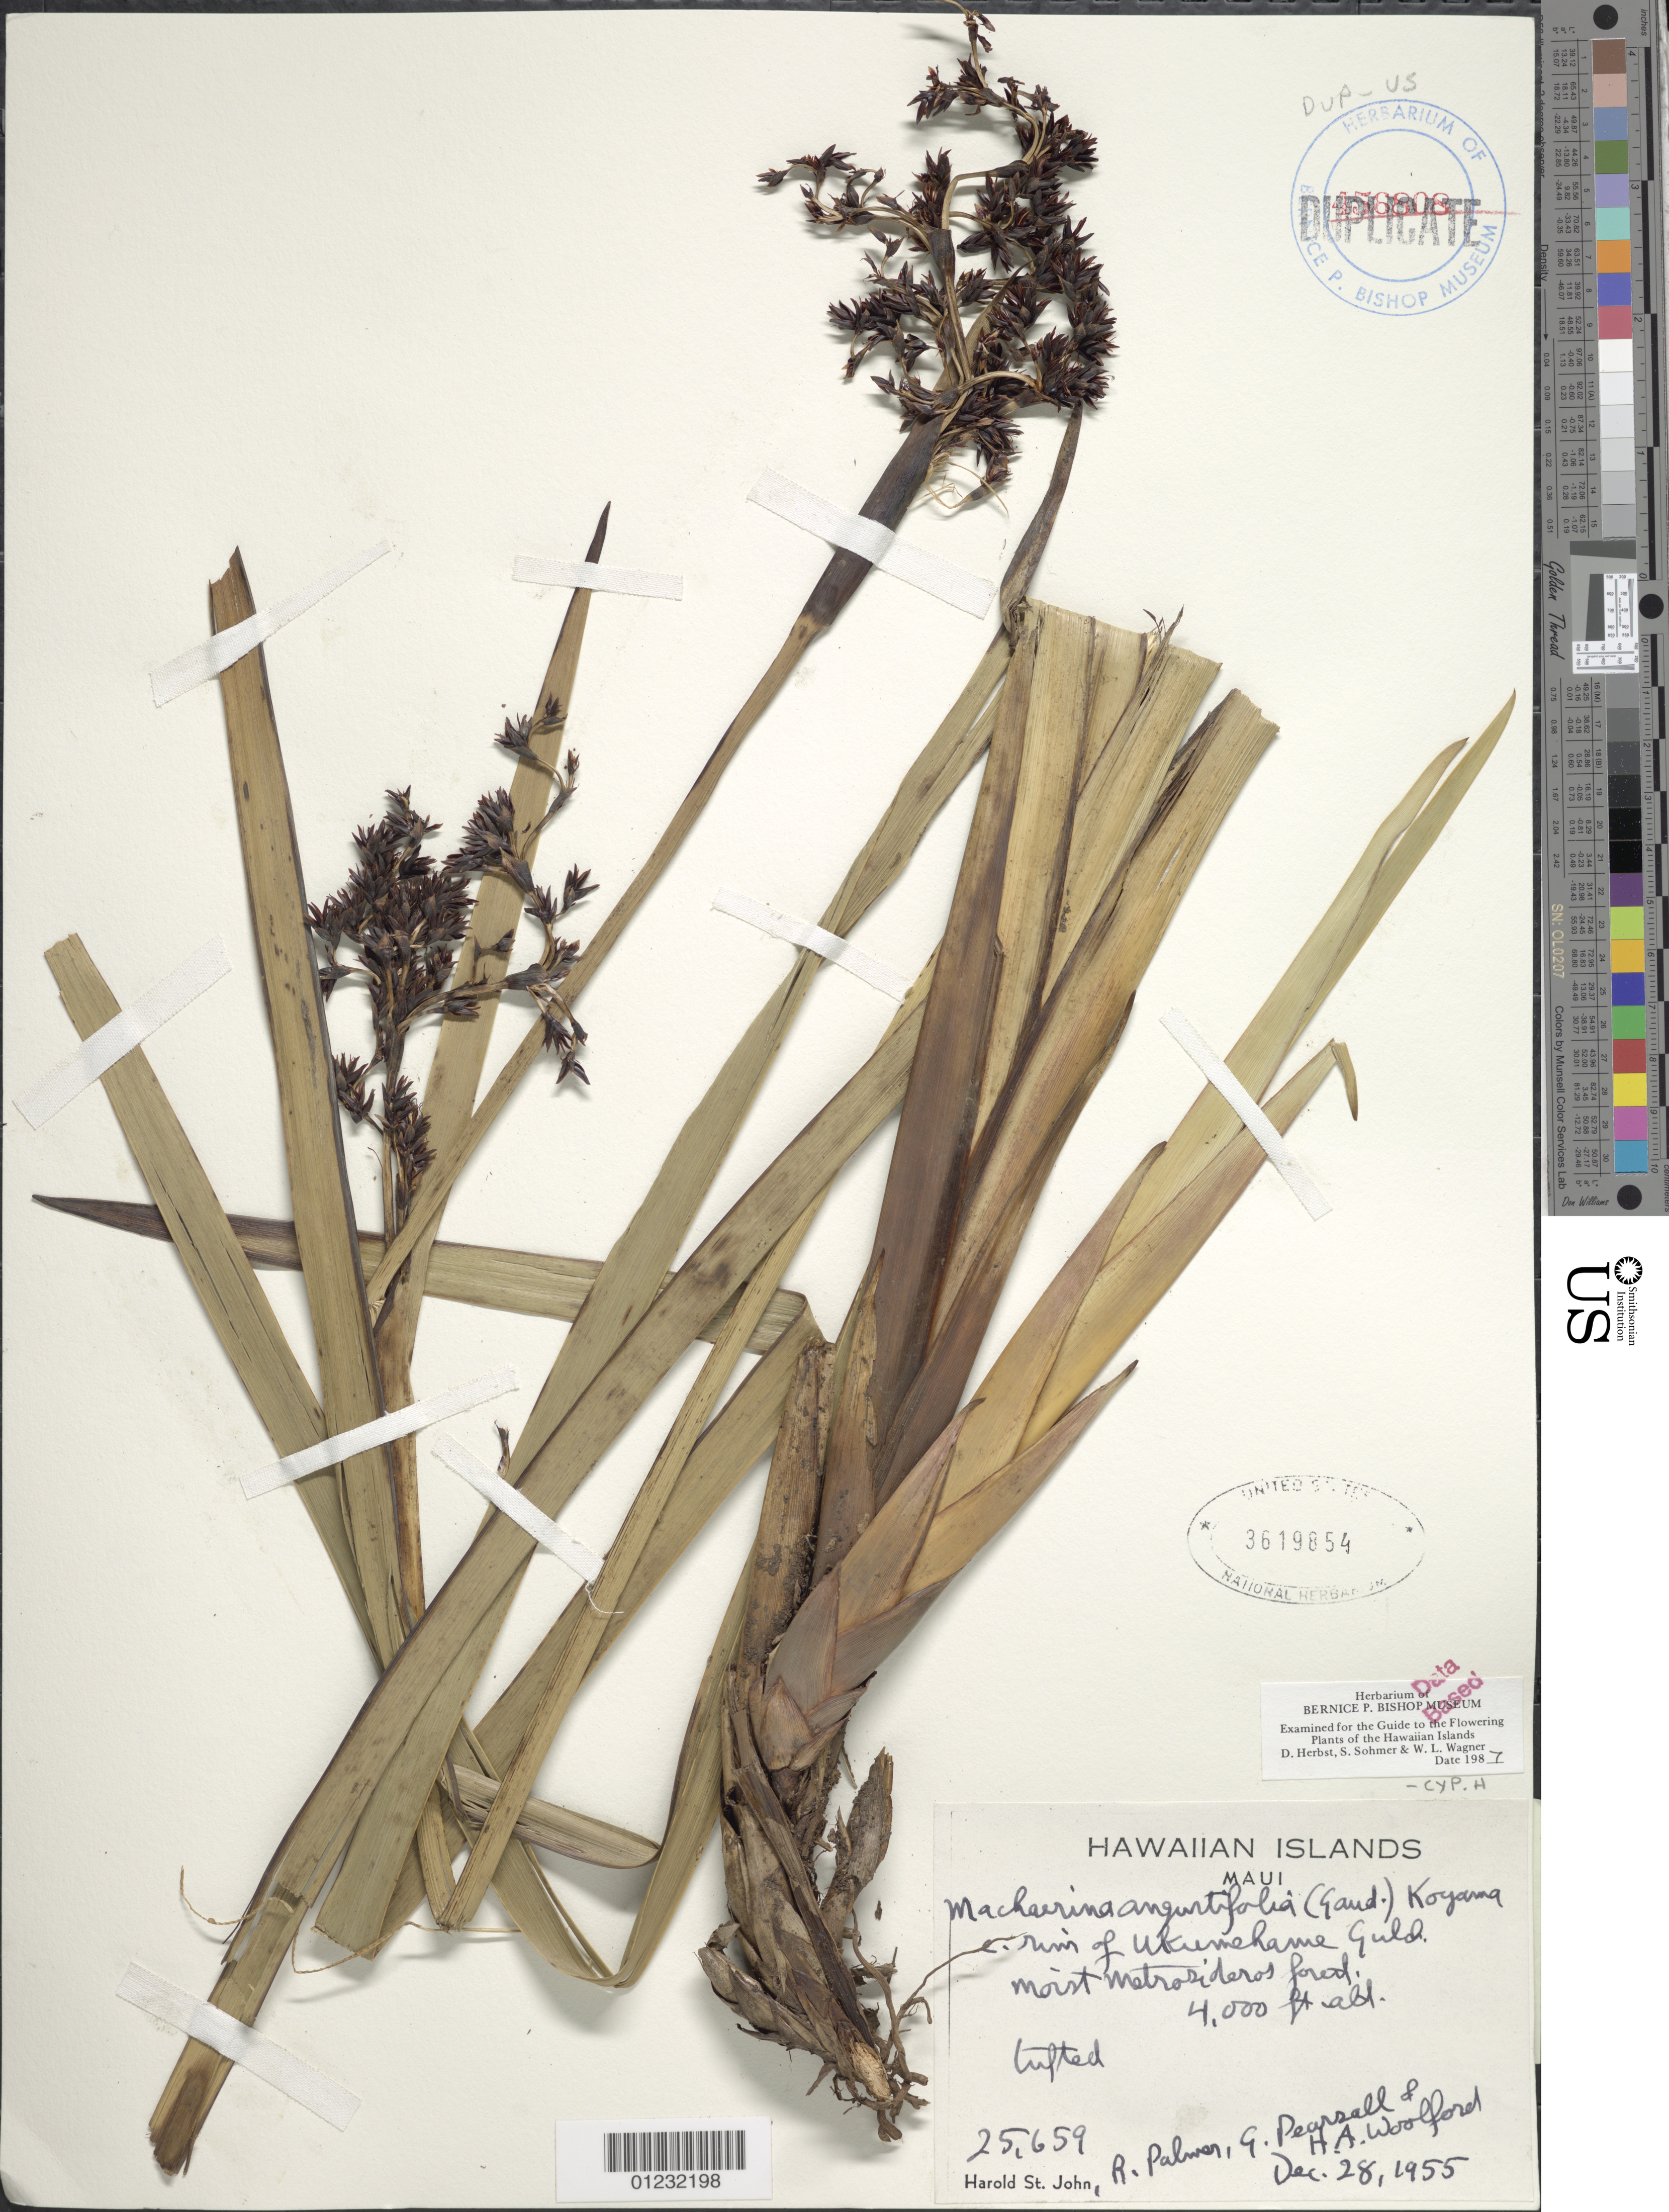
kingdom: Plantae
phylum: Tracheophyta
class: Liliopsida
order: Poales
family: Cyperaceae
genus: Machaerina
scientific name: Machaerina angustifolia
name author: (Gaudich.) T. Koyama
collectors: H. St. John, R. Palmer, G. Pearsall & H. Woolford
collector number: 25659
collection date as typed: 28 Dec 1955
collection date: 1955-12-28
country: United States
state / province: Hawaii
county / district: Maui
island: Maui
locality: E rim of Ukumehume Gulch.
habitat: Moist forest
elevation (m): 1219.2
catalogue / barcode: US 3619854